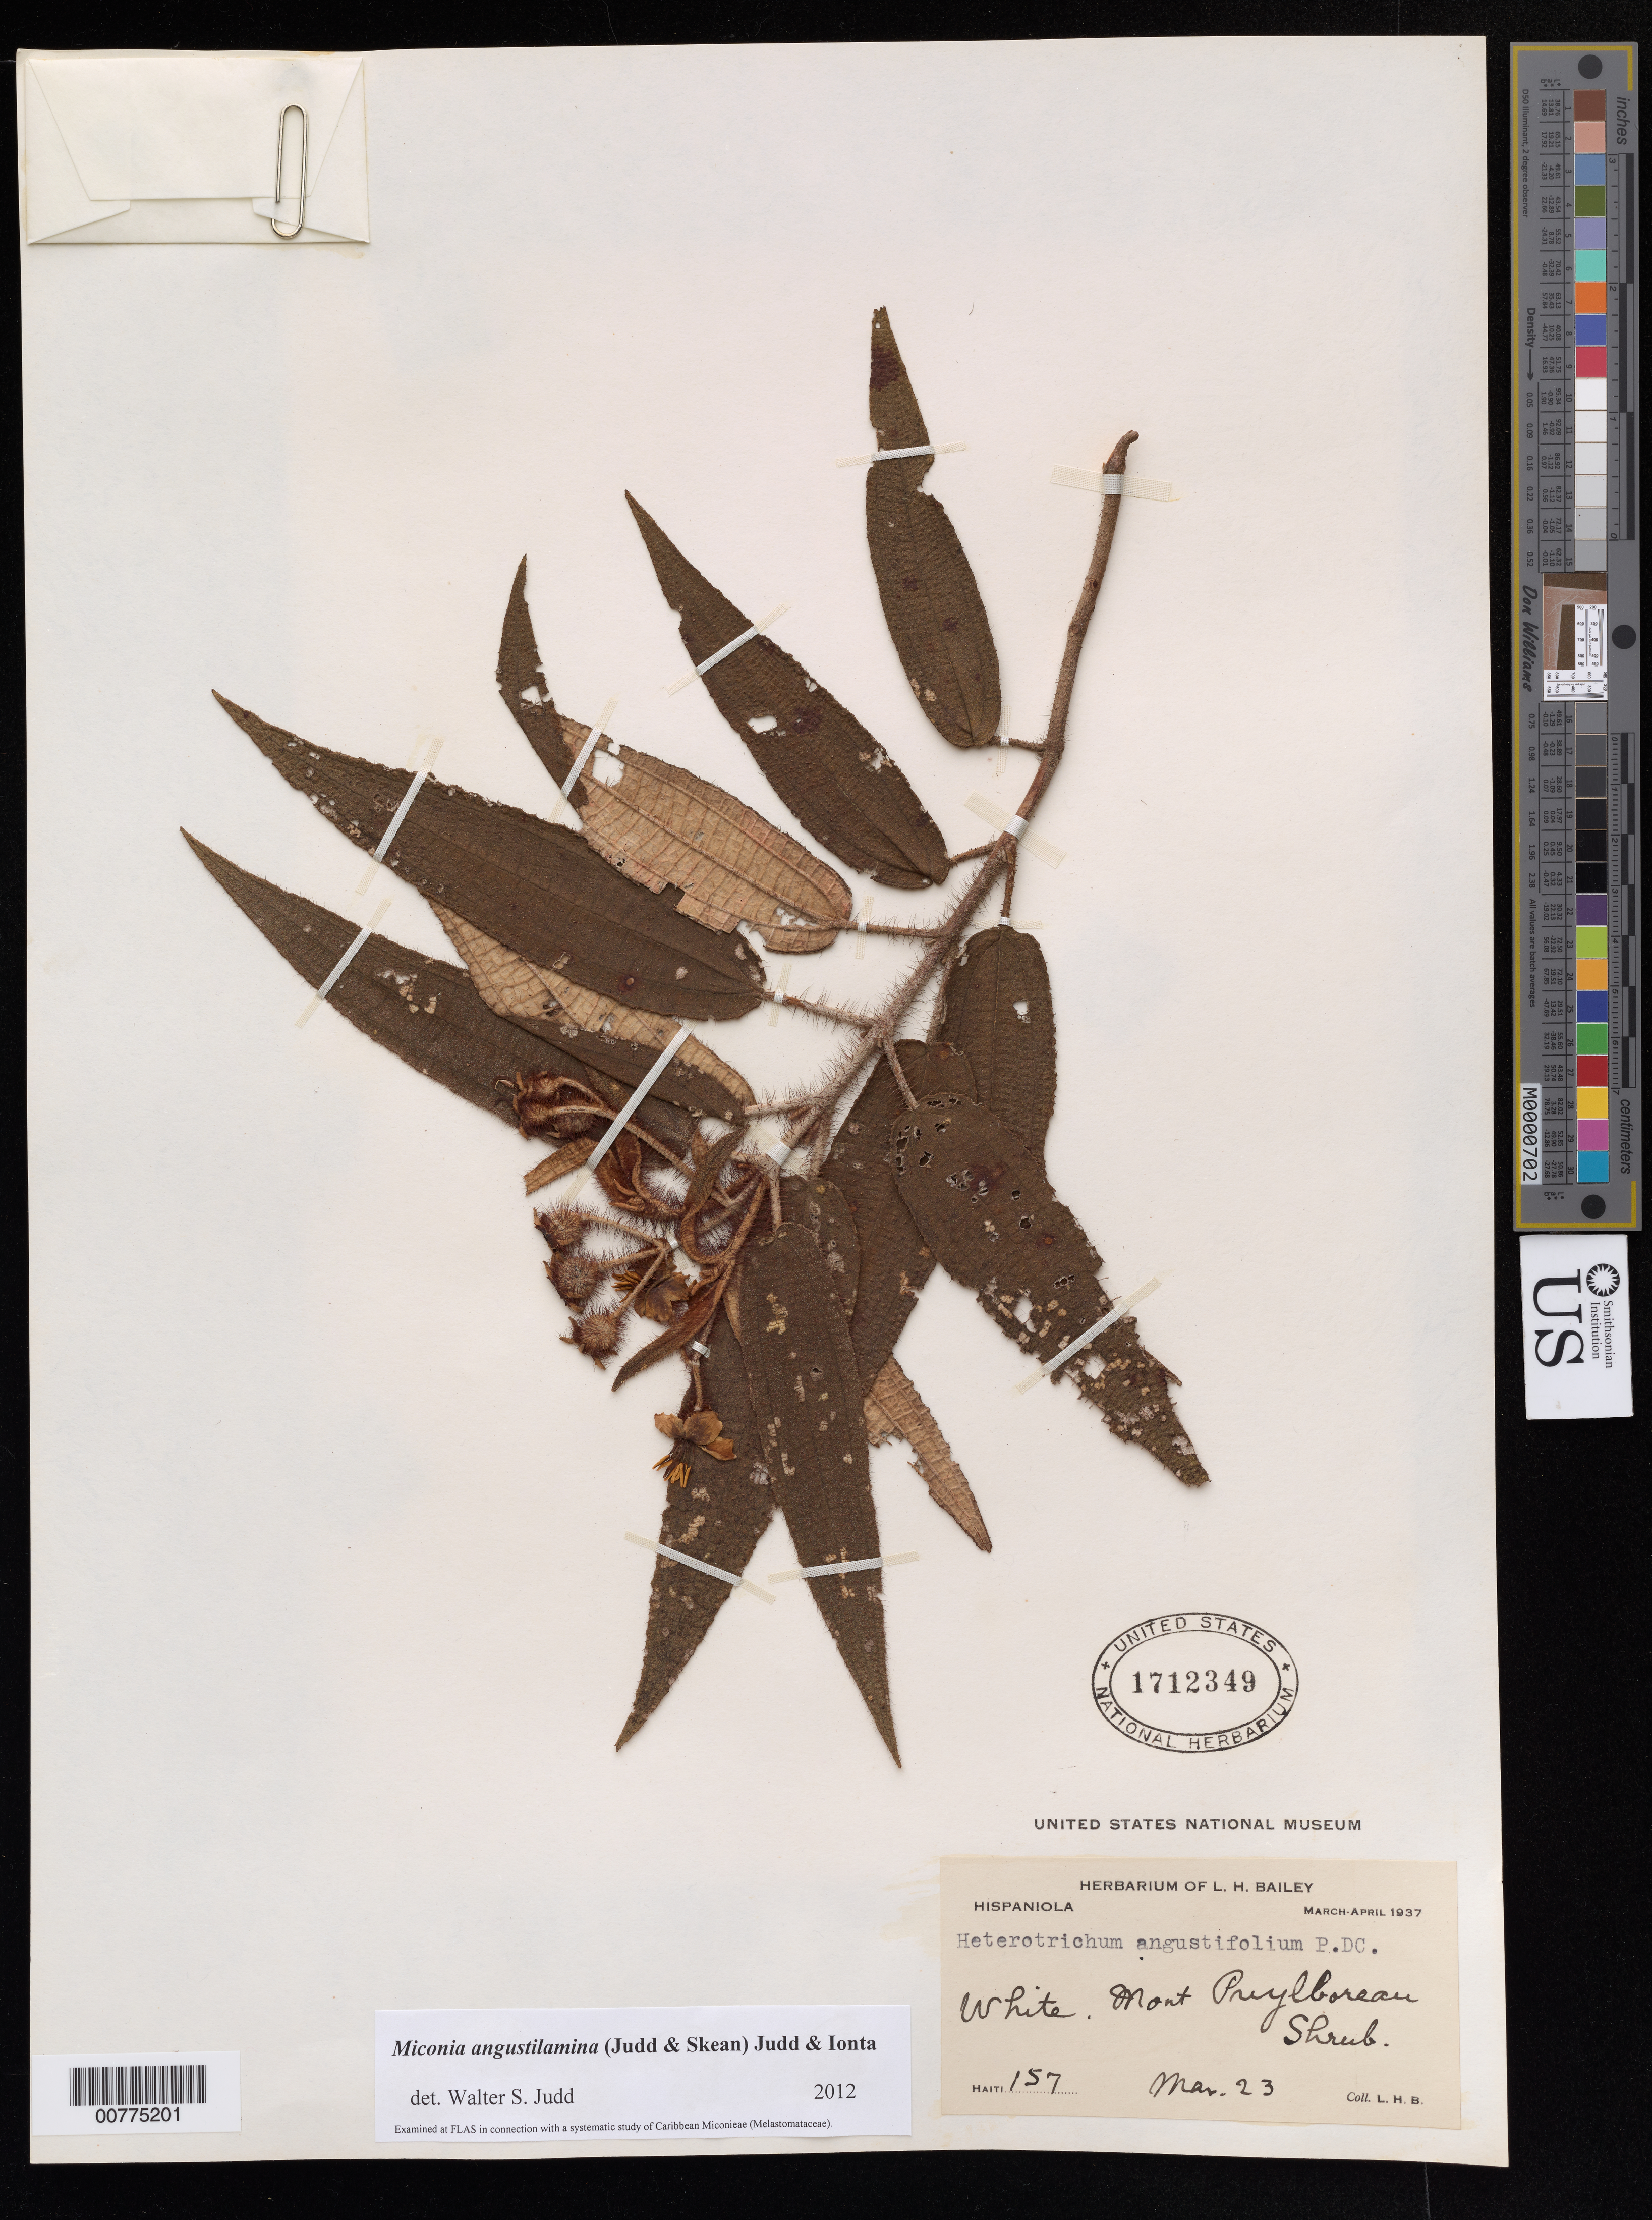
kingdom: Plantae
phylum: Tracheophyta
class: Magnoliopsida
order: Myrtales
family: Melastomataceae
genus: Miconia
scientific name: Miconia angustilamina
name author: (Judd & Skean) Judd & Ionta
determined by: Judd, Walter S.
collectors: L. H. Bailey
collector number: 157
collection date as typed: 23 Mar 1937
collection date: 1937-03-23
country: Haiti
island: Hispaniola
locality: Mont Preylboreau.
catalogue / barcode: US 1712349